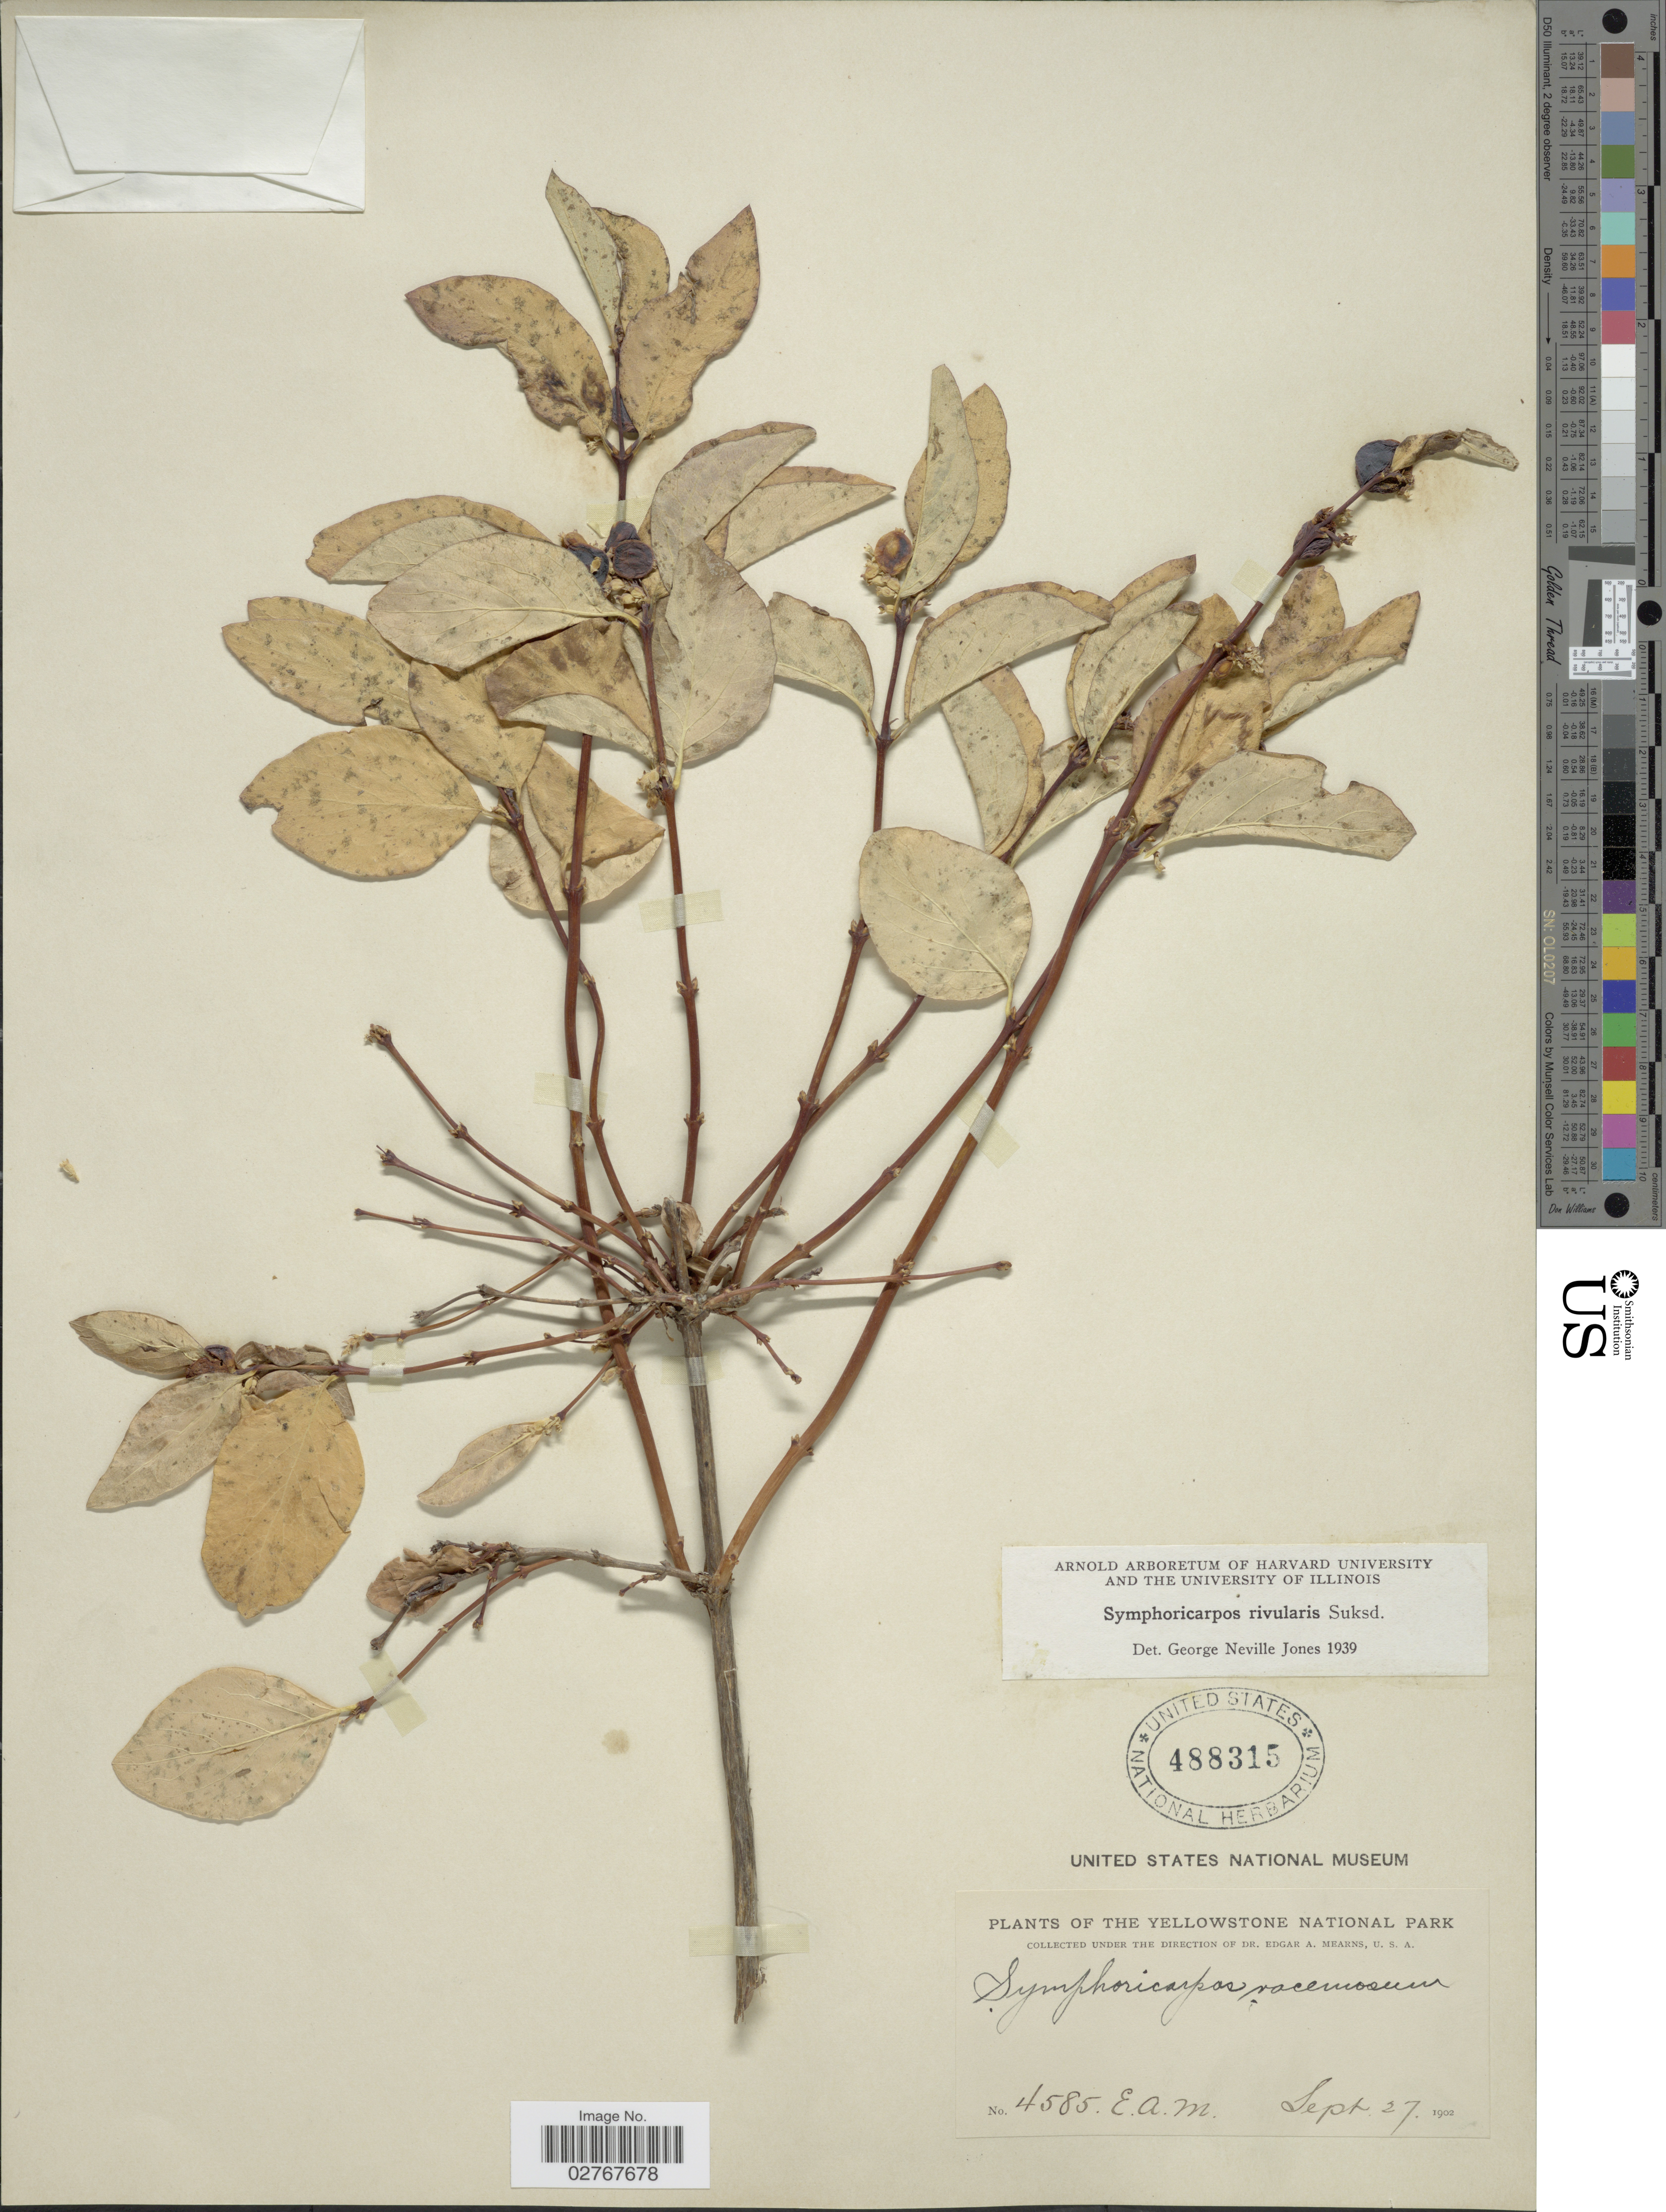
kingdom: Plantae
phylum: Tracheophyta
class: Magnoliopsida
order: Dipsacales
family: Caprifoliaceae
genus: Symphoricarpos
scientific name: Symphoricarpos rivularis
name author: Suksd.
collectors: E. A. Mearns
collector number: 4585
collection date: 1902-09-27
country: United States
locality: Yellowstone National Park.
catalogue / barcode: US 488315